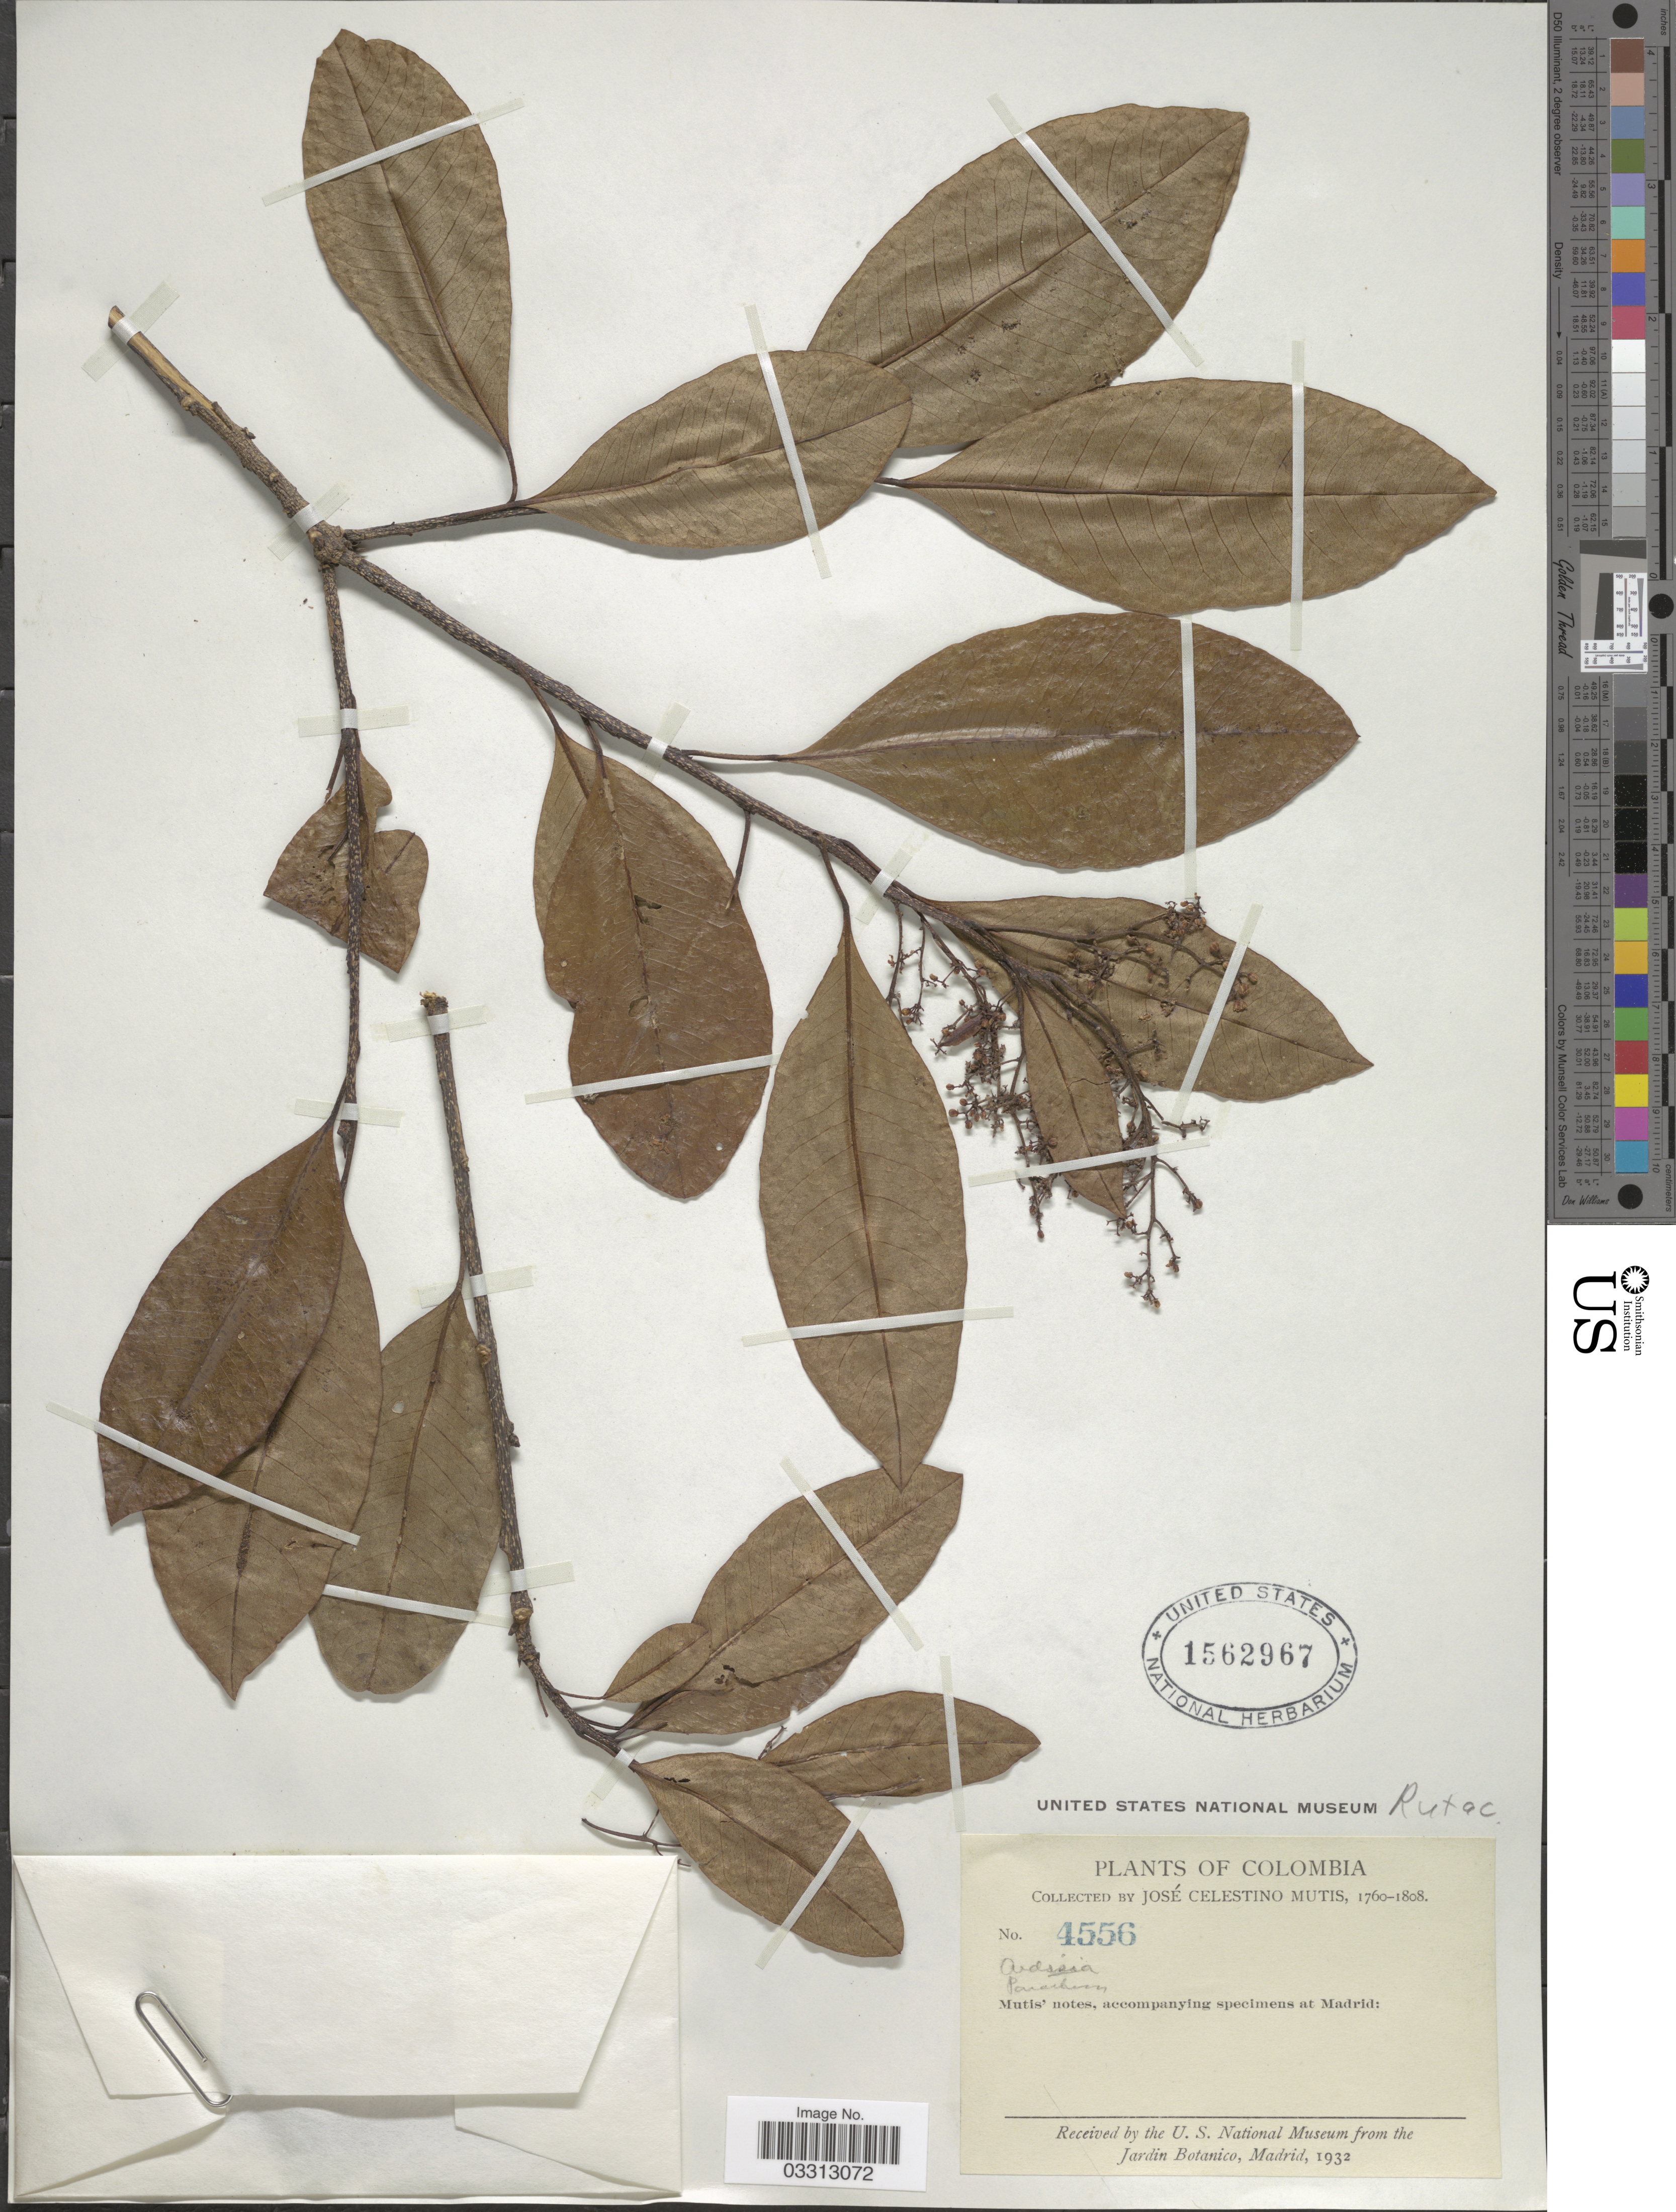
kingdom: Plantae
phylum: Tracheophyta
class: Magnoliopsida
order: Sapindales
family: Rutaceae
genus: Zanthoxylum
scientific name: Zanthoxylum schreberi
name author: (J.F. Gmel.) Reynel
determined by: Londoño-Echeverri, Y.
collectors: J. C. B. Mutis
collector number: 4556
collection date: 1760/1808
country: Colombia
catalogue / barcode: US 1562967